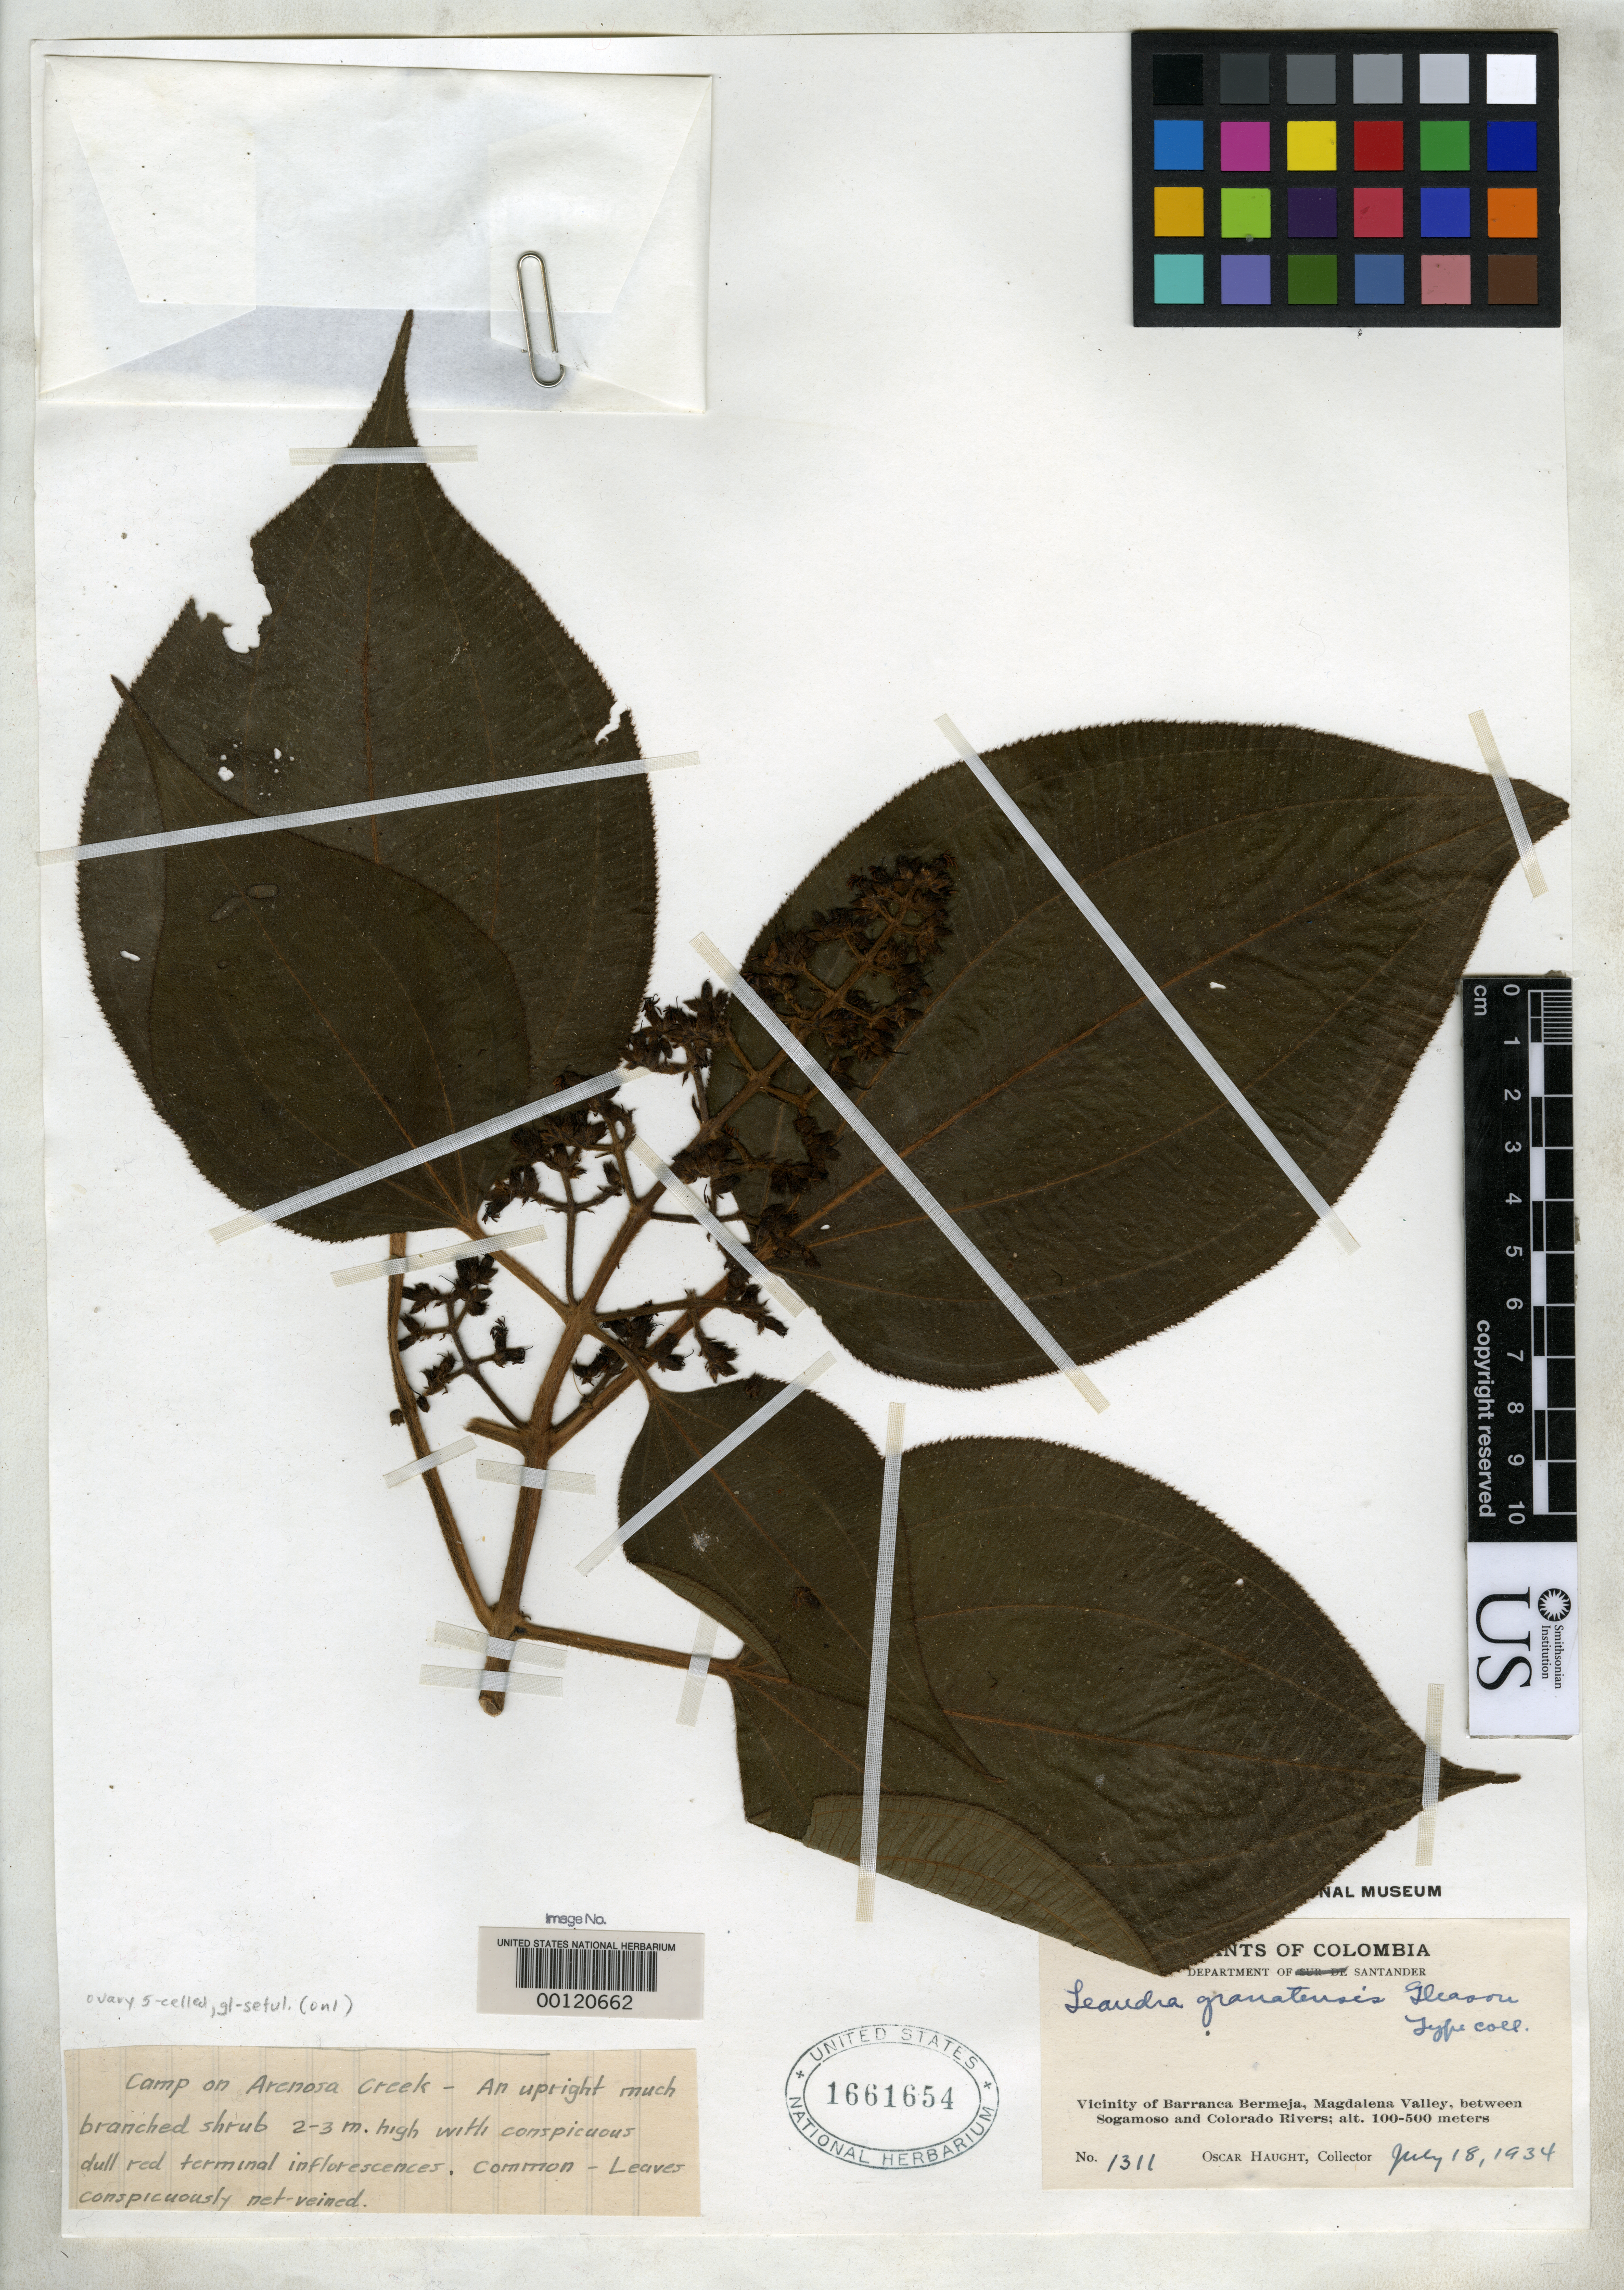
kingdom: Plantae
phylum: Tracheophyta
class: Magnoliopsida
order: Myrtales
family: Melastomataceae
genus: Leandra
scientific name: Leandra granatensis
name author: Gleason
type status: Isotype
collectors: O. L. Haught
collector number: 1311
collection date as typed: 18 Jul 1934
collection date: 1934-07-18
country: Colombia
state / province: Santander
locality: Barrancabermeja, Magdalena Valley, between Sogamosa and Colorado River.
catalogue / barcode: US 1661654